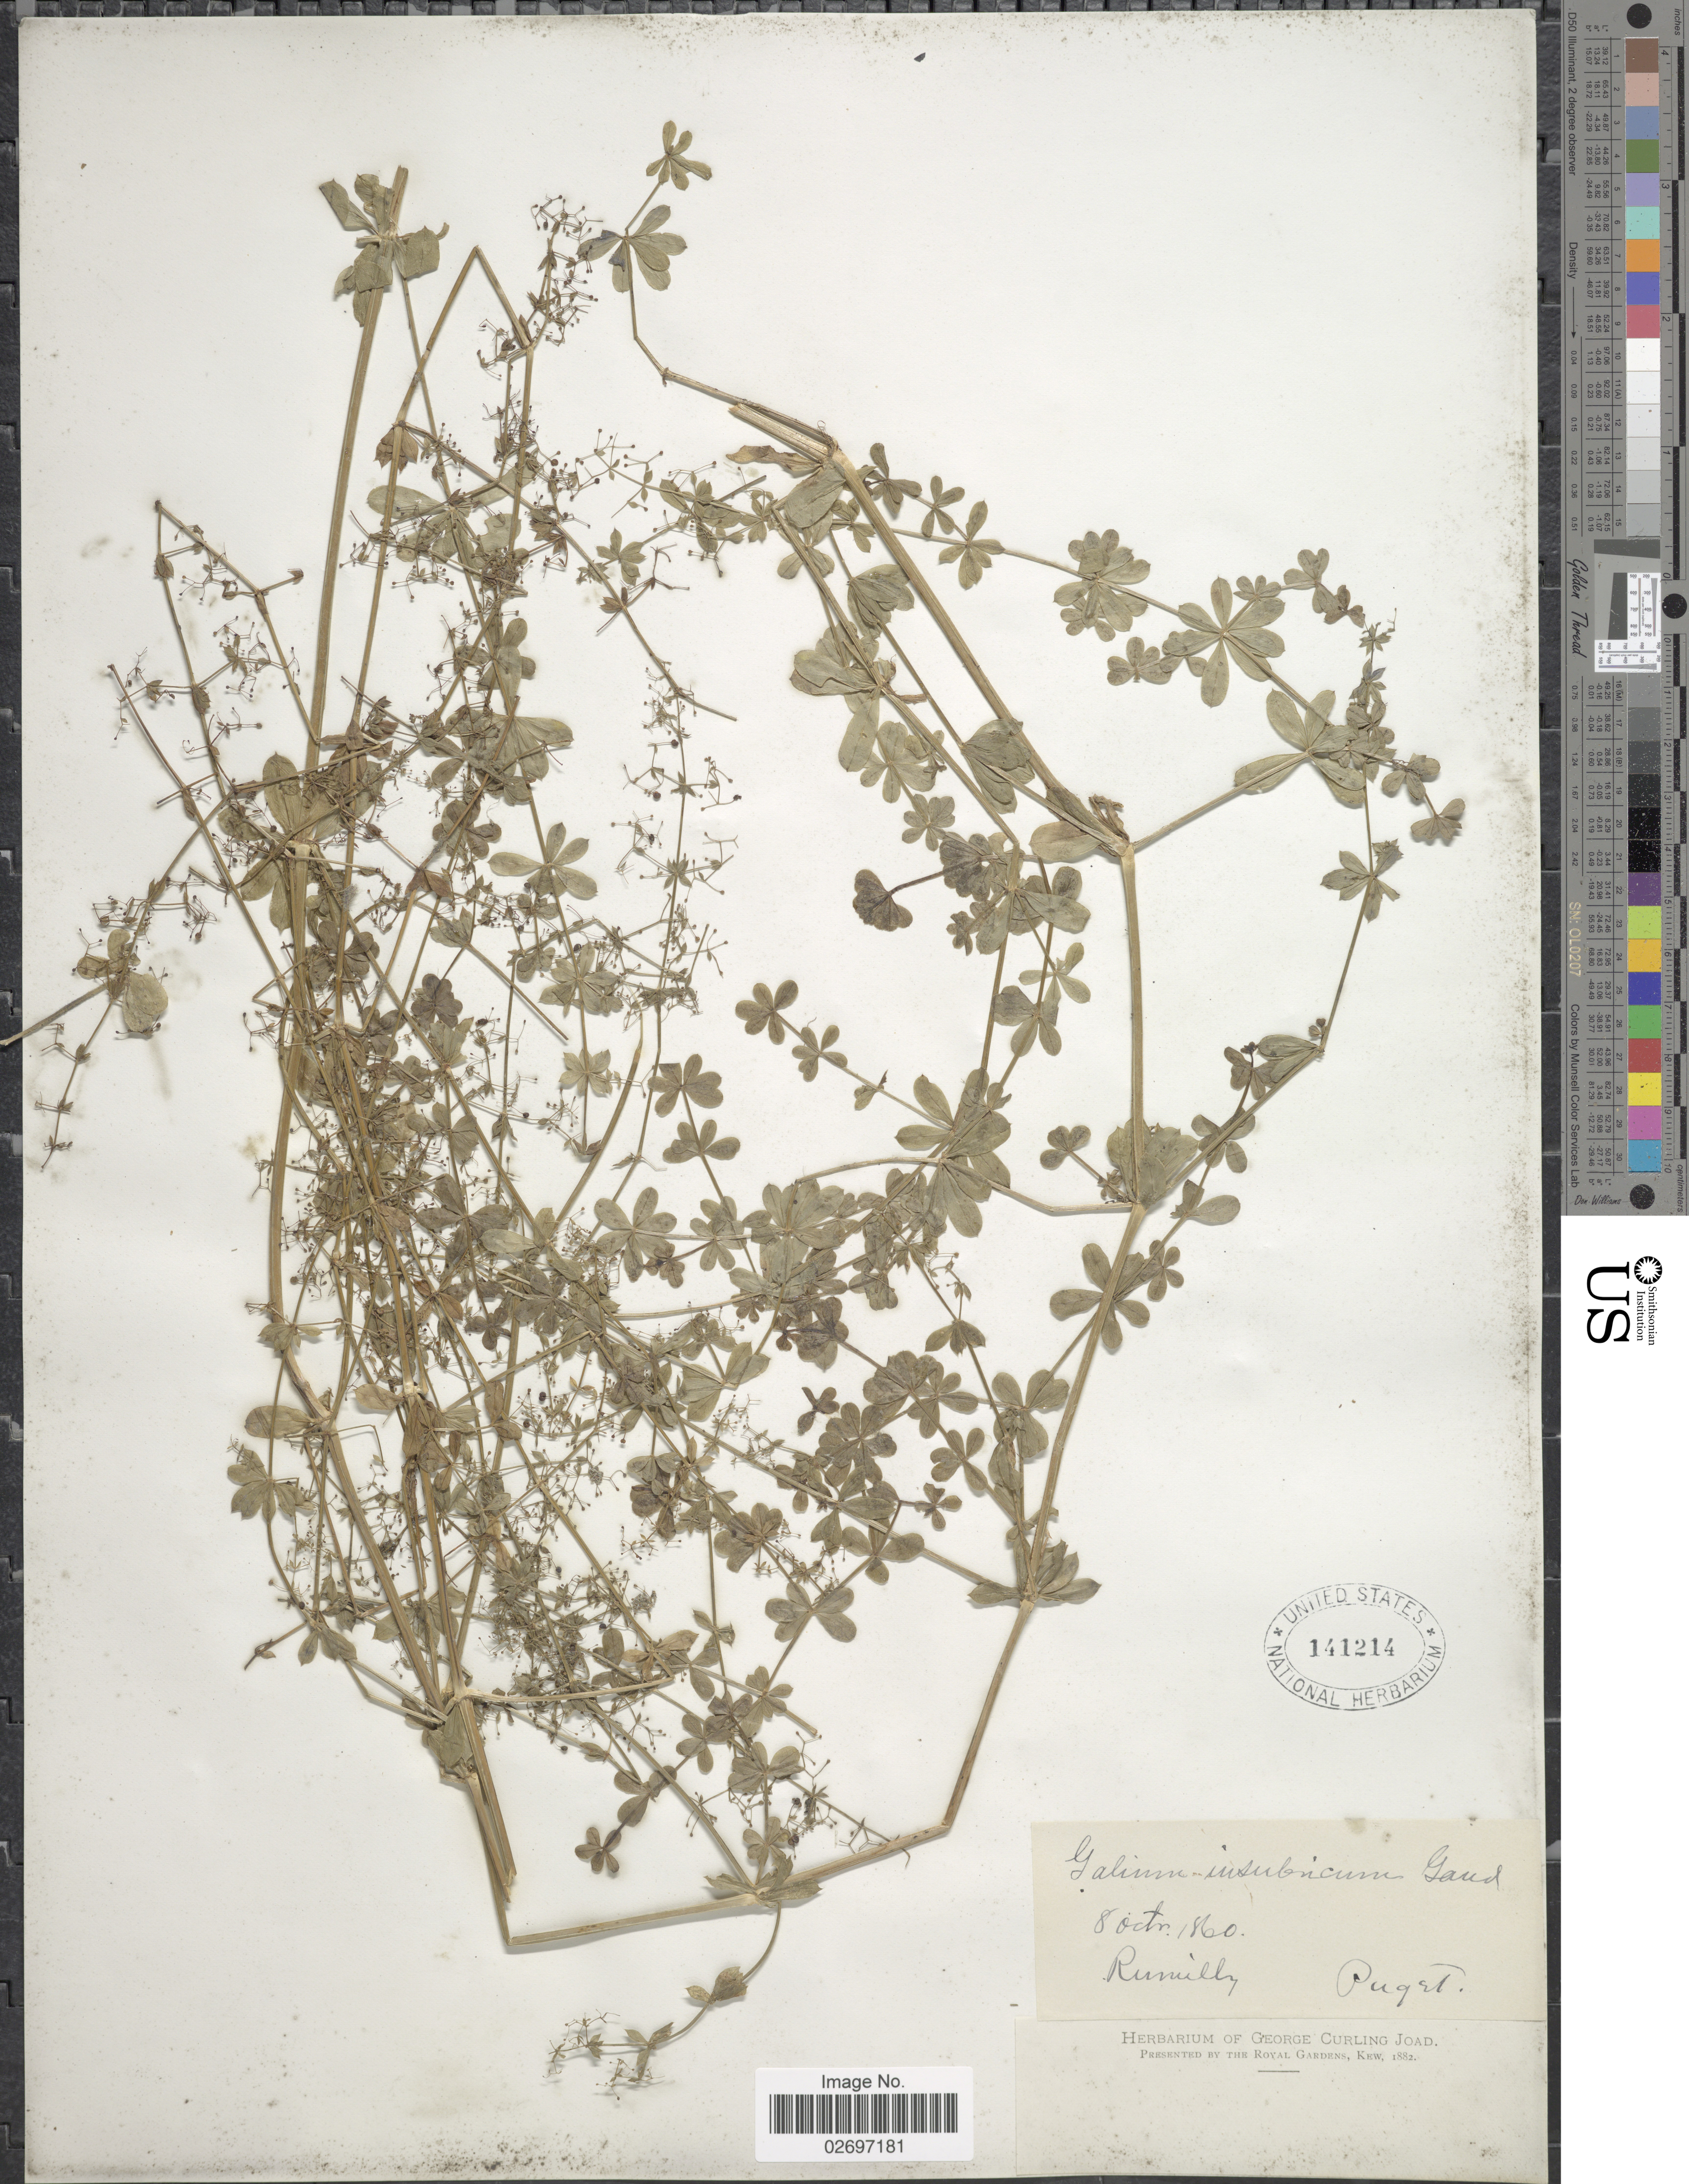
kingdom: Plantae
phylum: Tracheophyta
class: Magnoliopsida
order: Gentianales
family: Rubiaceae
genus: Galium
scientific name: Galium insubricum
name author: Gaudin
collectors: -. Puget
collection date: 1860-10-08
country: France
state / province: Auvergne-Rhône-Alpes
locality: Rumilly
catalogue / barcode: US 141214